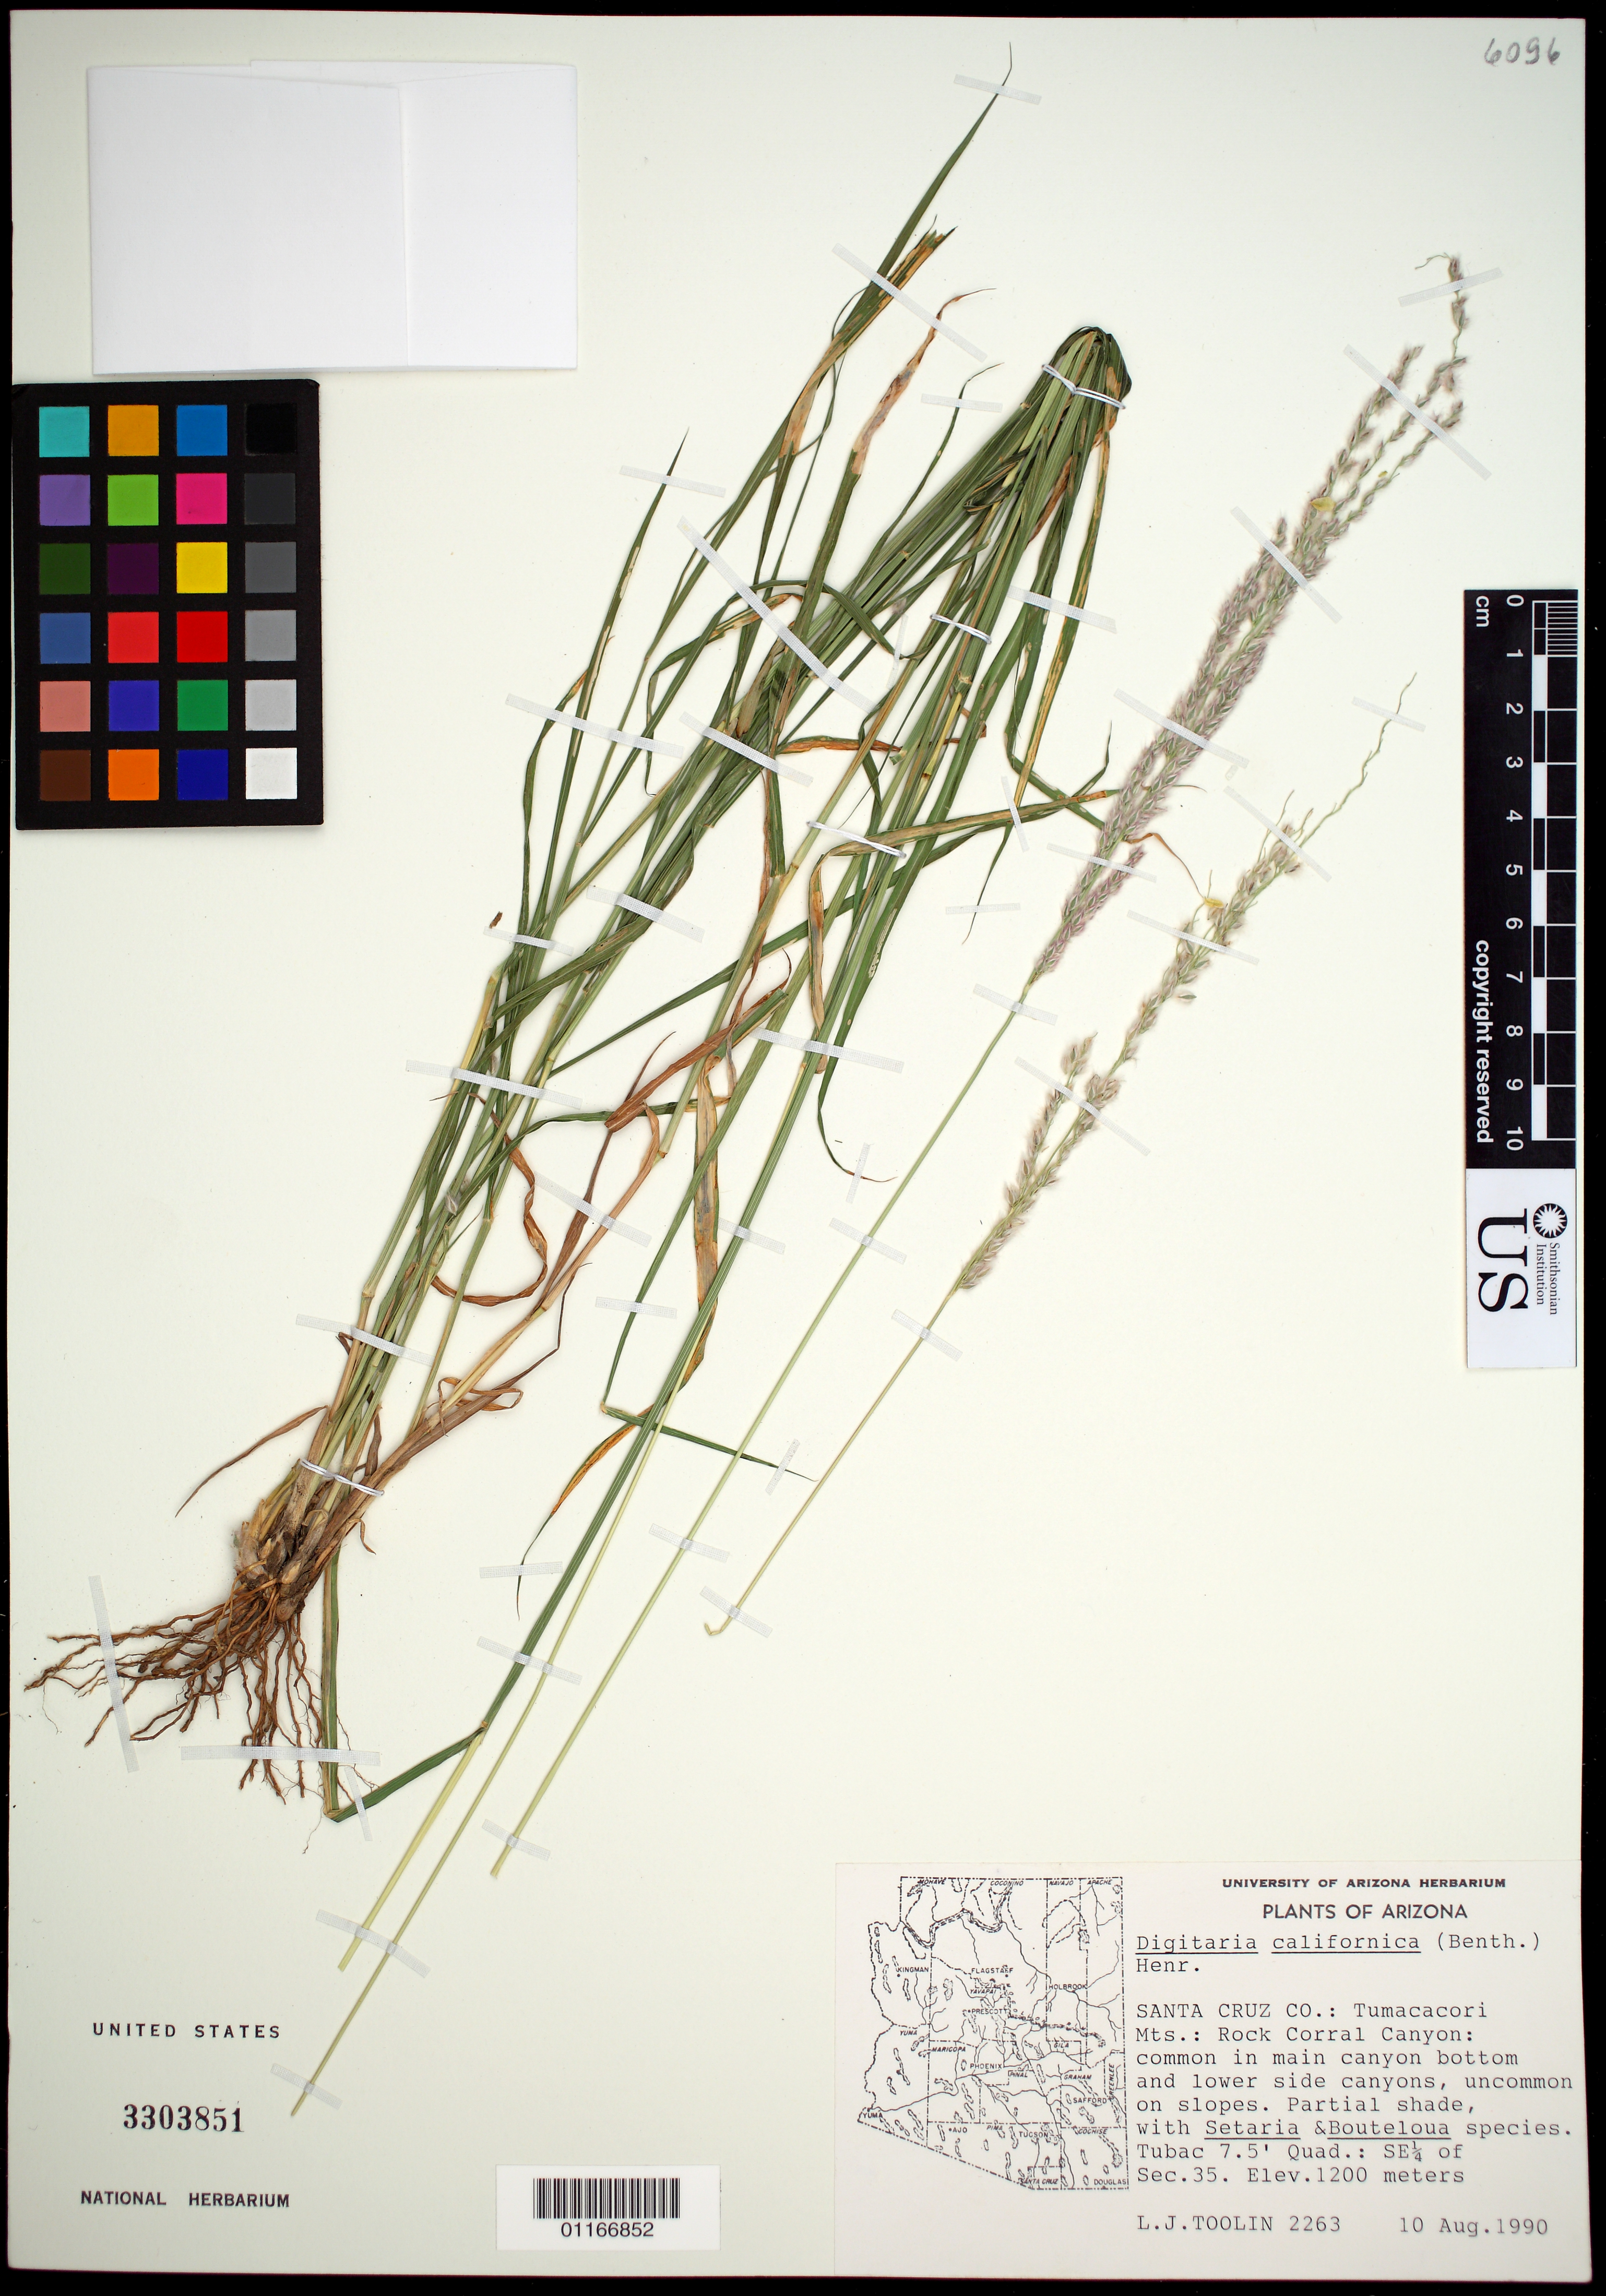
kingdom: Plantae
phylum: Tracheophyta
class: Liliopsida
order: Poales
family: Poaceae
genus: Digitaria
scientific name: Digitaria californica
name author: (Benth.) Henr.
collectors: L. J. Toolin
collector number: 2263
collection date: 1990-08-10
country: United States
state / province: Arizona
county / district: Santa Cruz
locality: Tubac 7.5 ft Quad: 0.4 SE of Sec. 35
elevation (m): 1200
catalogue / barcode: US 3303851